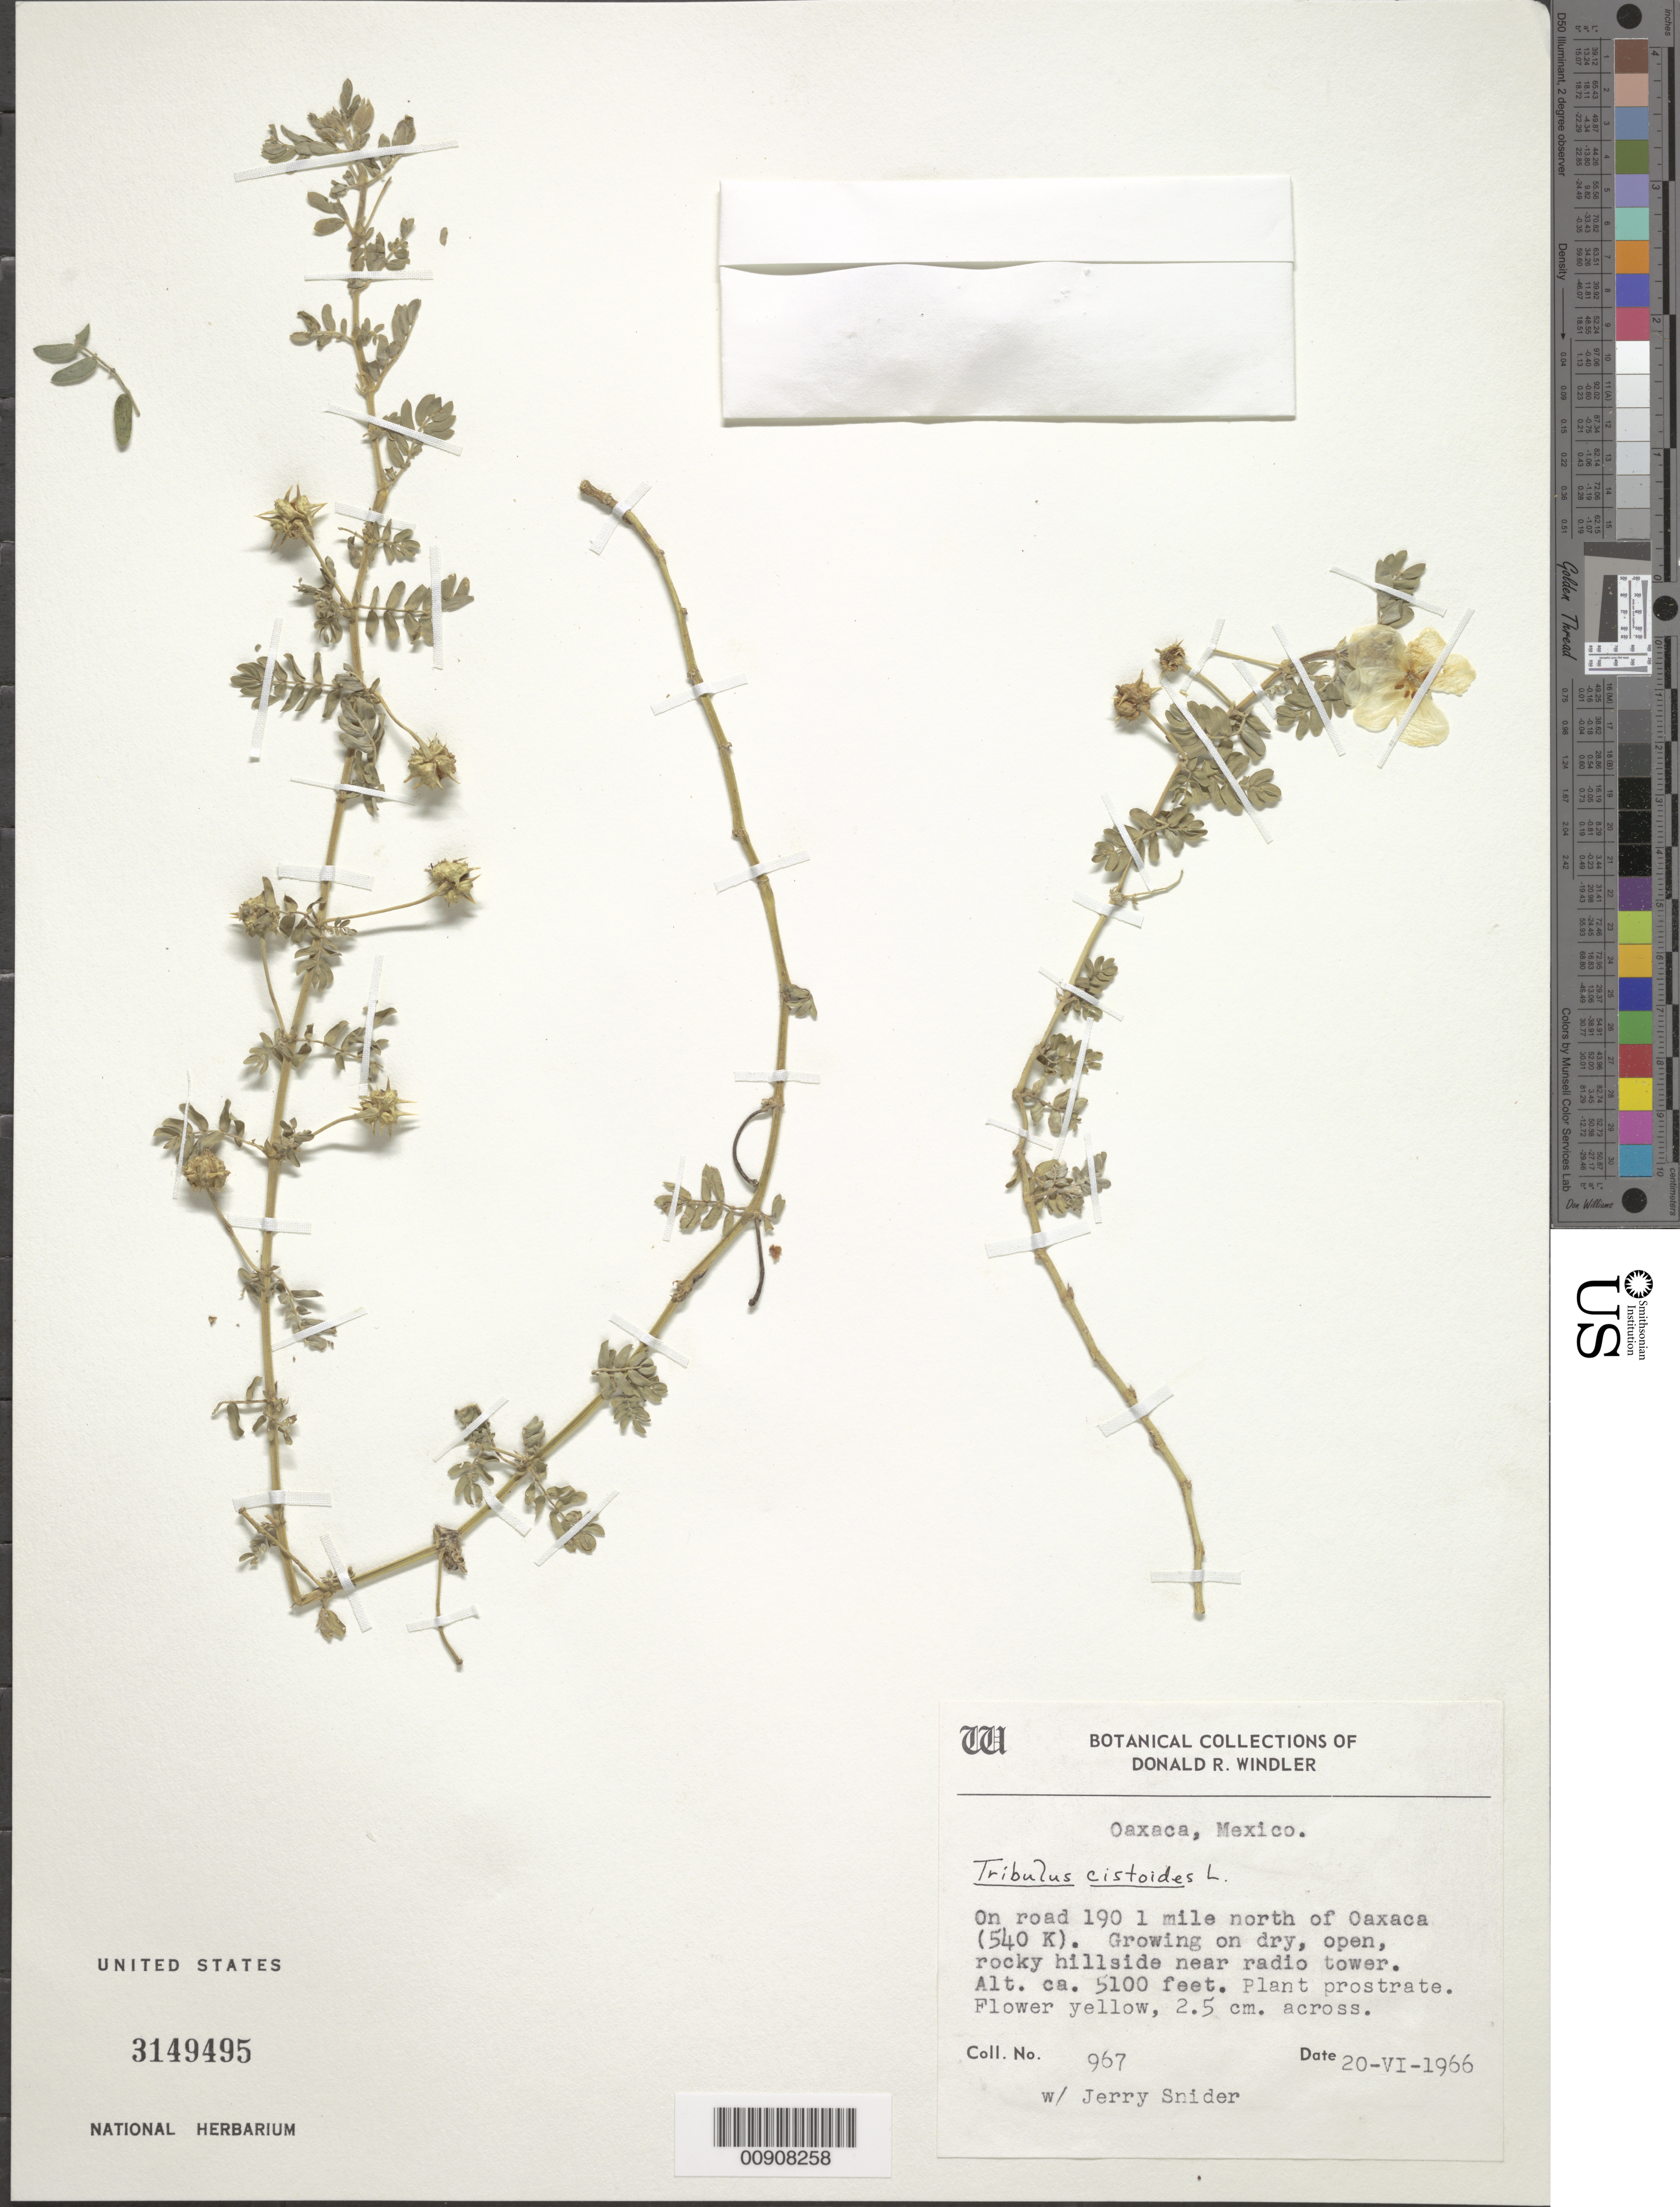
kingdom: Plantae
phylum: Tracheophyta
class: Magnoliopsida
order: Zygophyllales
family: Zygophyllaceae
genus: Tribulus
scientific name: Tribulus cistoides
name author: L.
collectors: D. R. Windler & J. Snider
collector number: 967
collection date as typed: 20 Jun 1966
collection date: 1966-06-20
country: Mexico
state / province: Oaxaca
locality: On road 190 1 mile north of Oaxaca (540 k) hillside near radio tower.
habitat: Growing on dry, open, rocky hillside.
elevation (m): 1554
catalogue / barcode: US 3149495